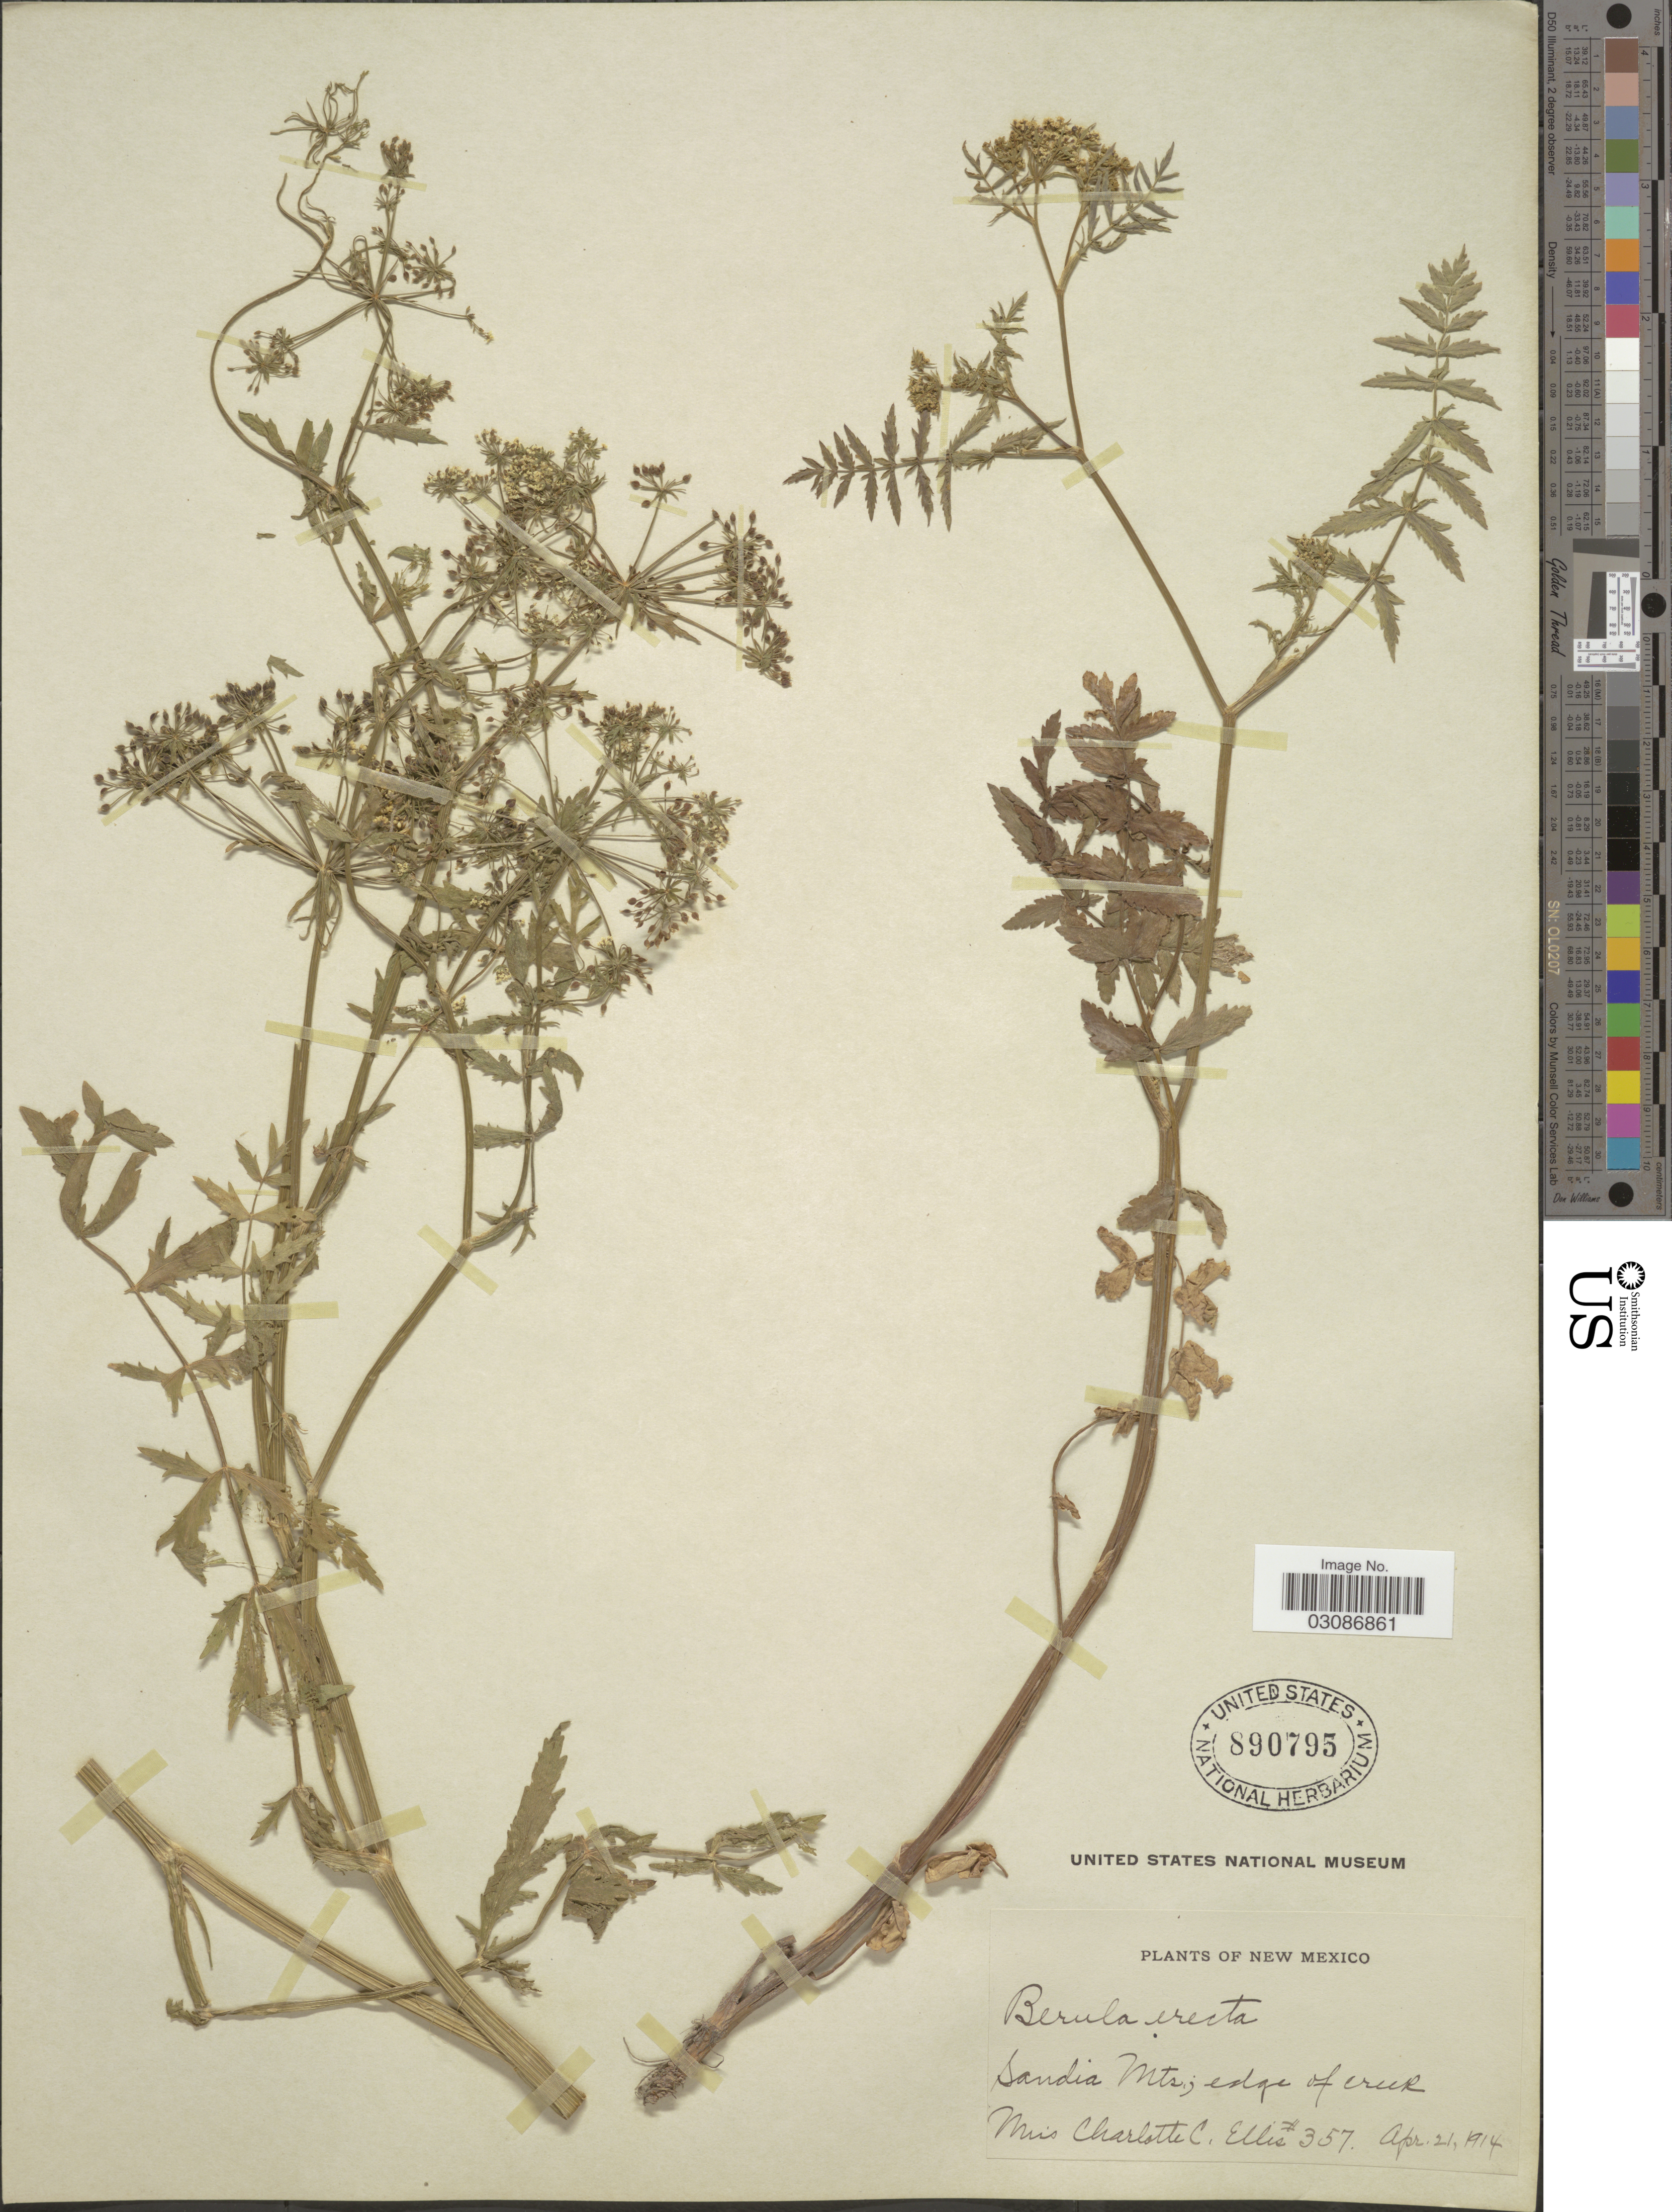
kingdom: Plantae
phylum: Tracheophyta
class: Magnoliopsida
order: Apiales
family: Apiaceae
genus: Berula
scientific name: Berula erecta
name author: (Huds.) Coville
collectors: C. C. Ellis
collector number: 357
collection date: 1914-04-21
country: United States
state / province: New Mexico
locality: Sandia Mts.; edge of creek.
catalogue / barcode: US 890795